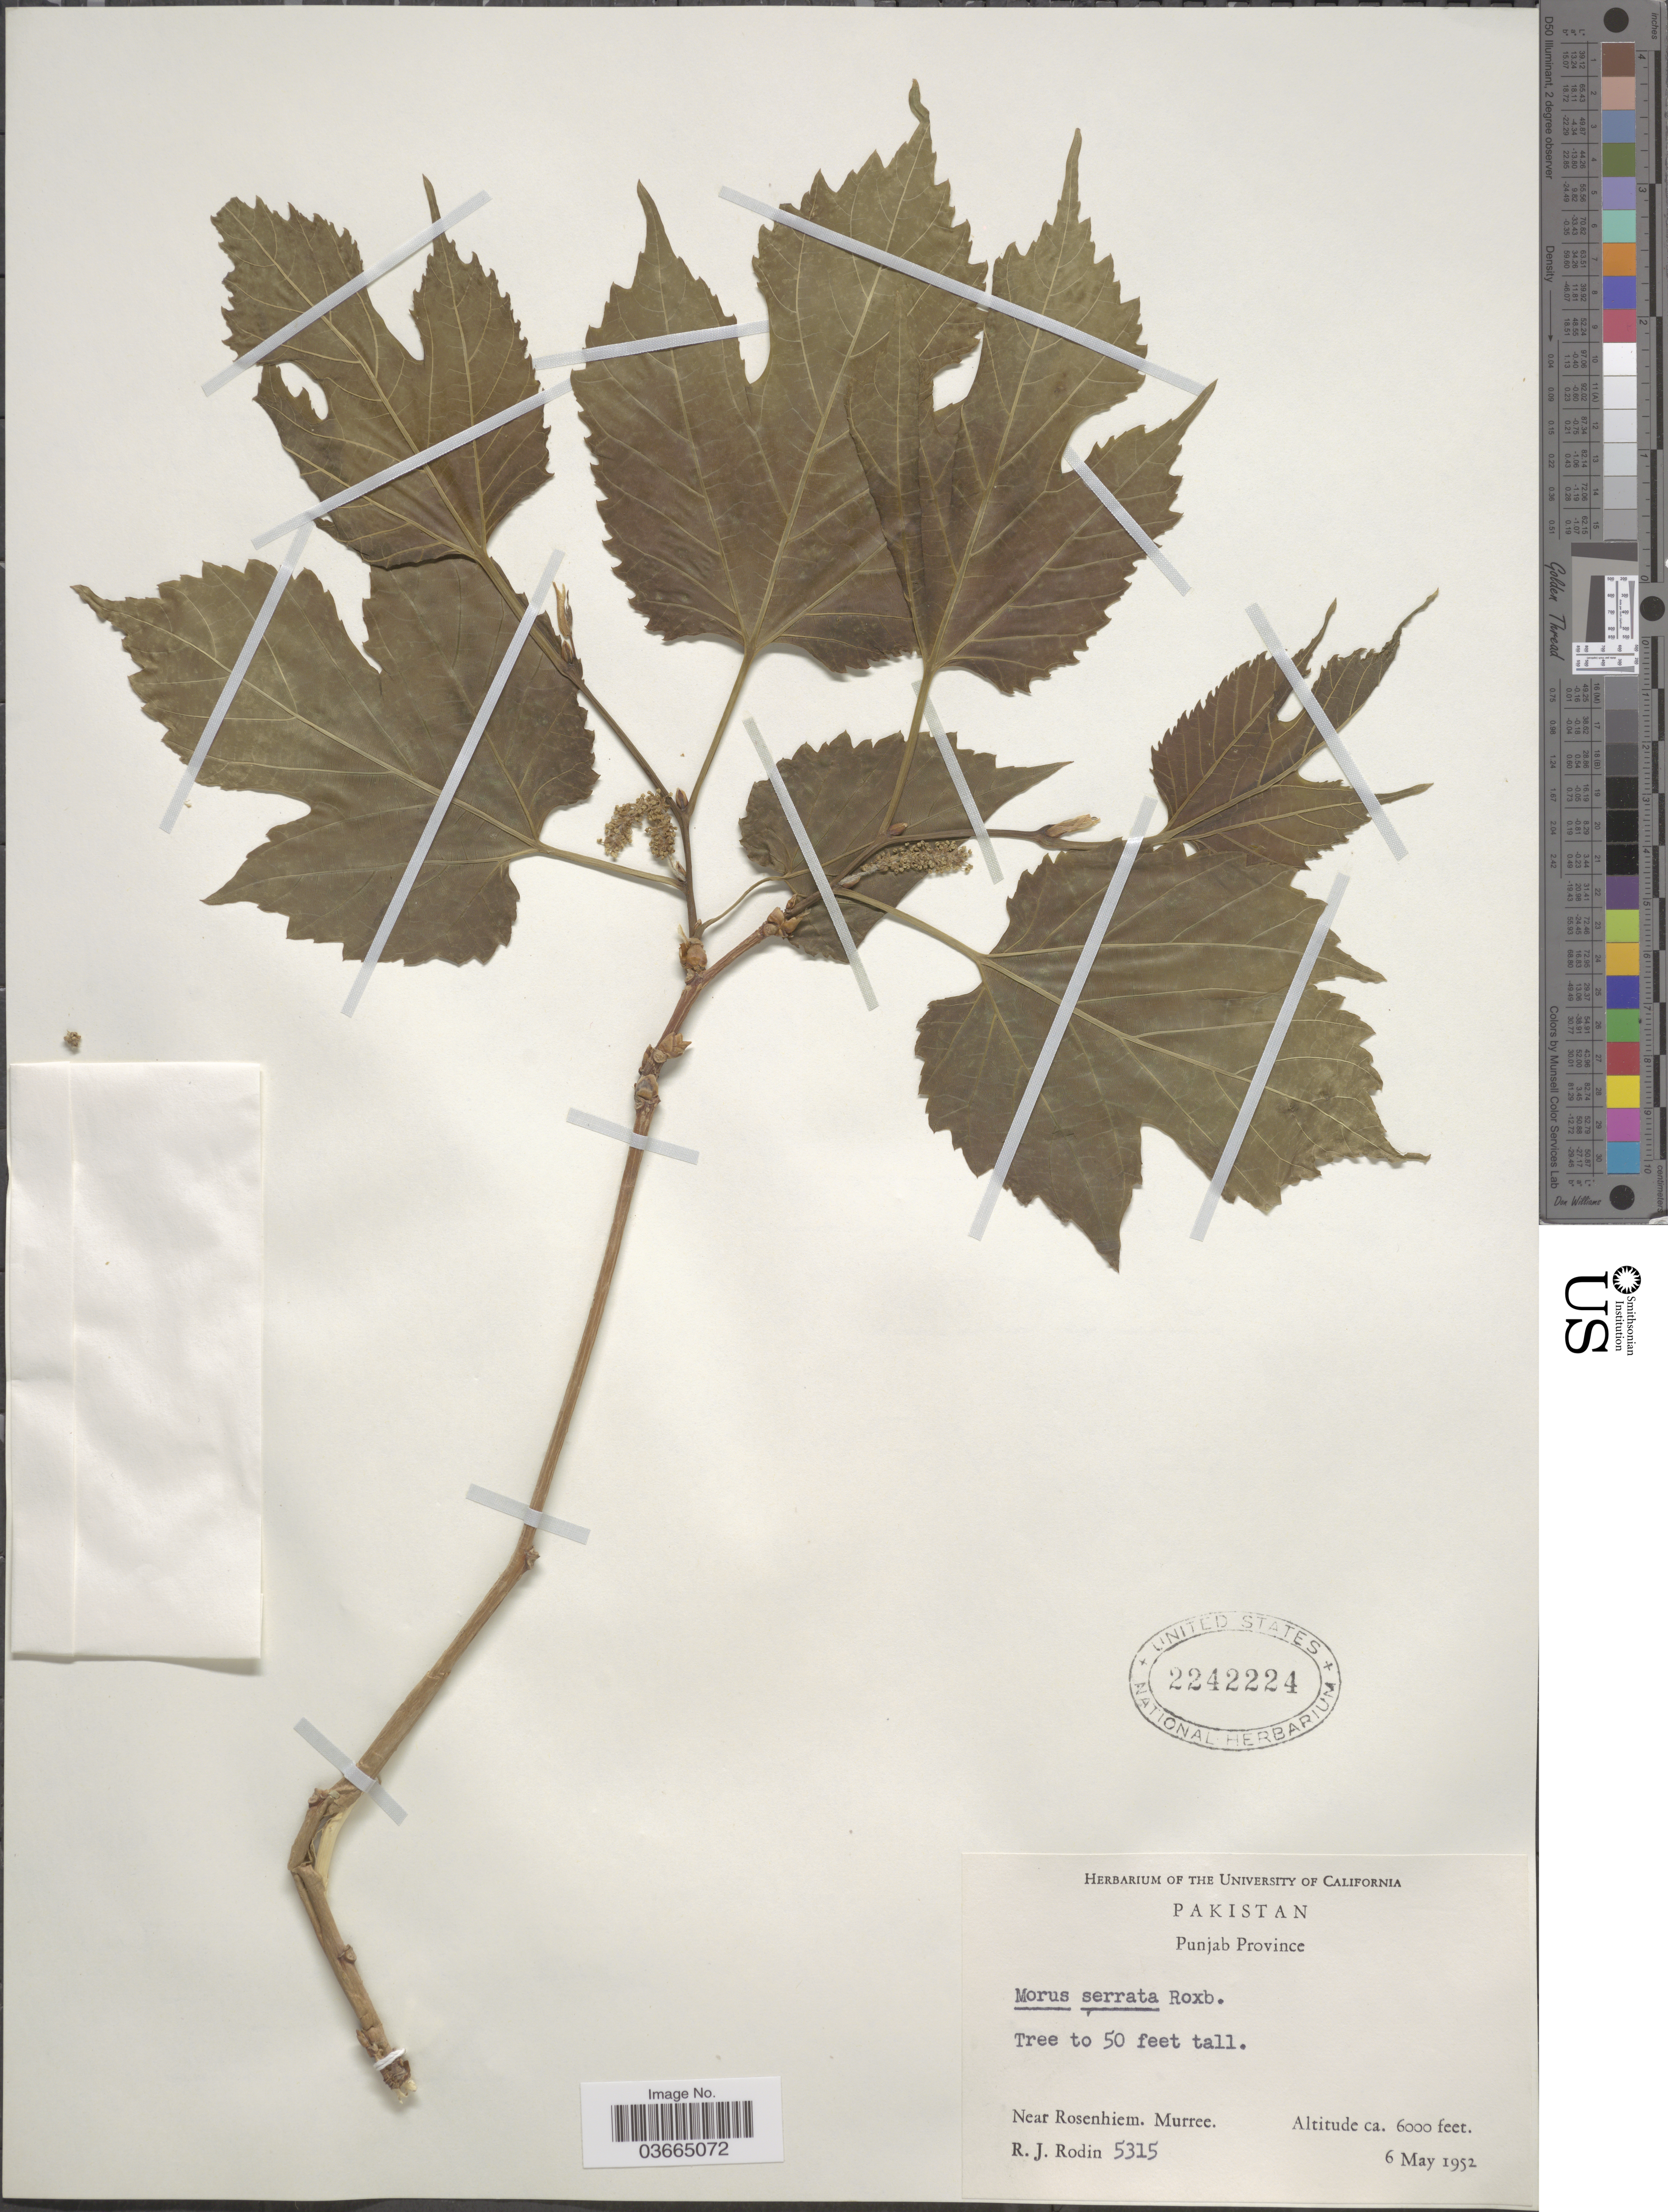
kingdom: Plantae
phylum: Tracheophyta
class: Magnoliopsida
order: Rosales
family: Moraceae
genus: Morus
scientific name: Morus serrata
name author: Roxb.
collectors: R. J. Rodin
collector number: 5315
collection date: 1952-05-06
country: Pakistan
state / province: Punjab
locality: Near Rosenhiem. Murree.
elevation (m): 1829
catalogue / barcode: US 2242224